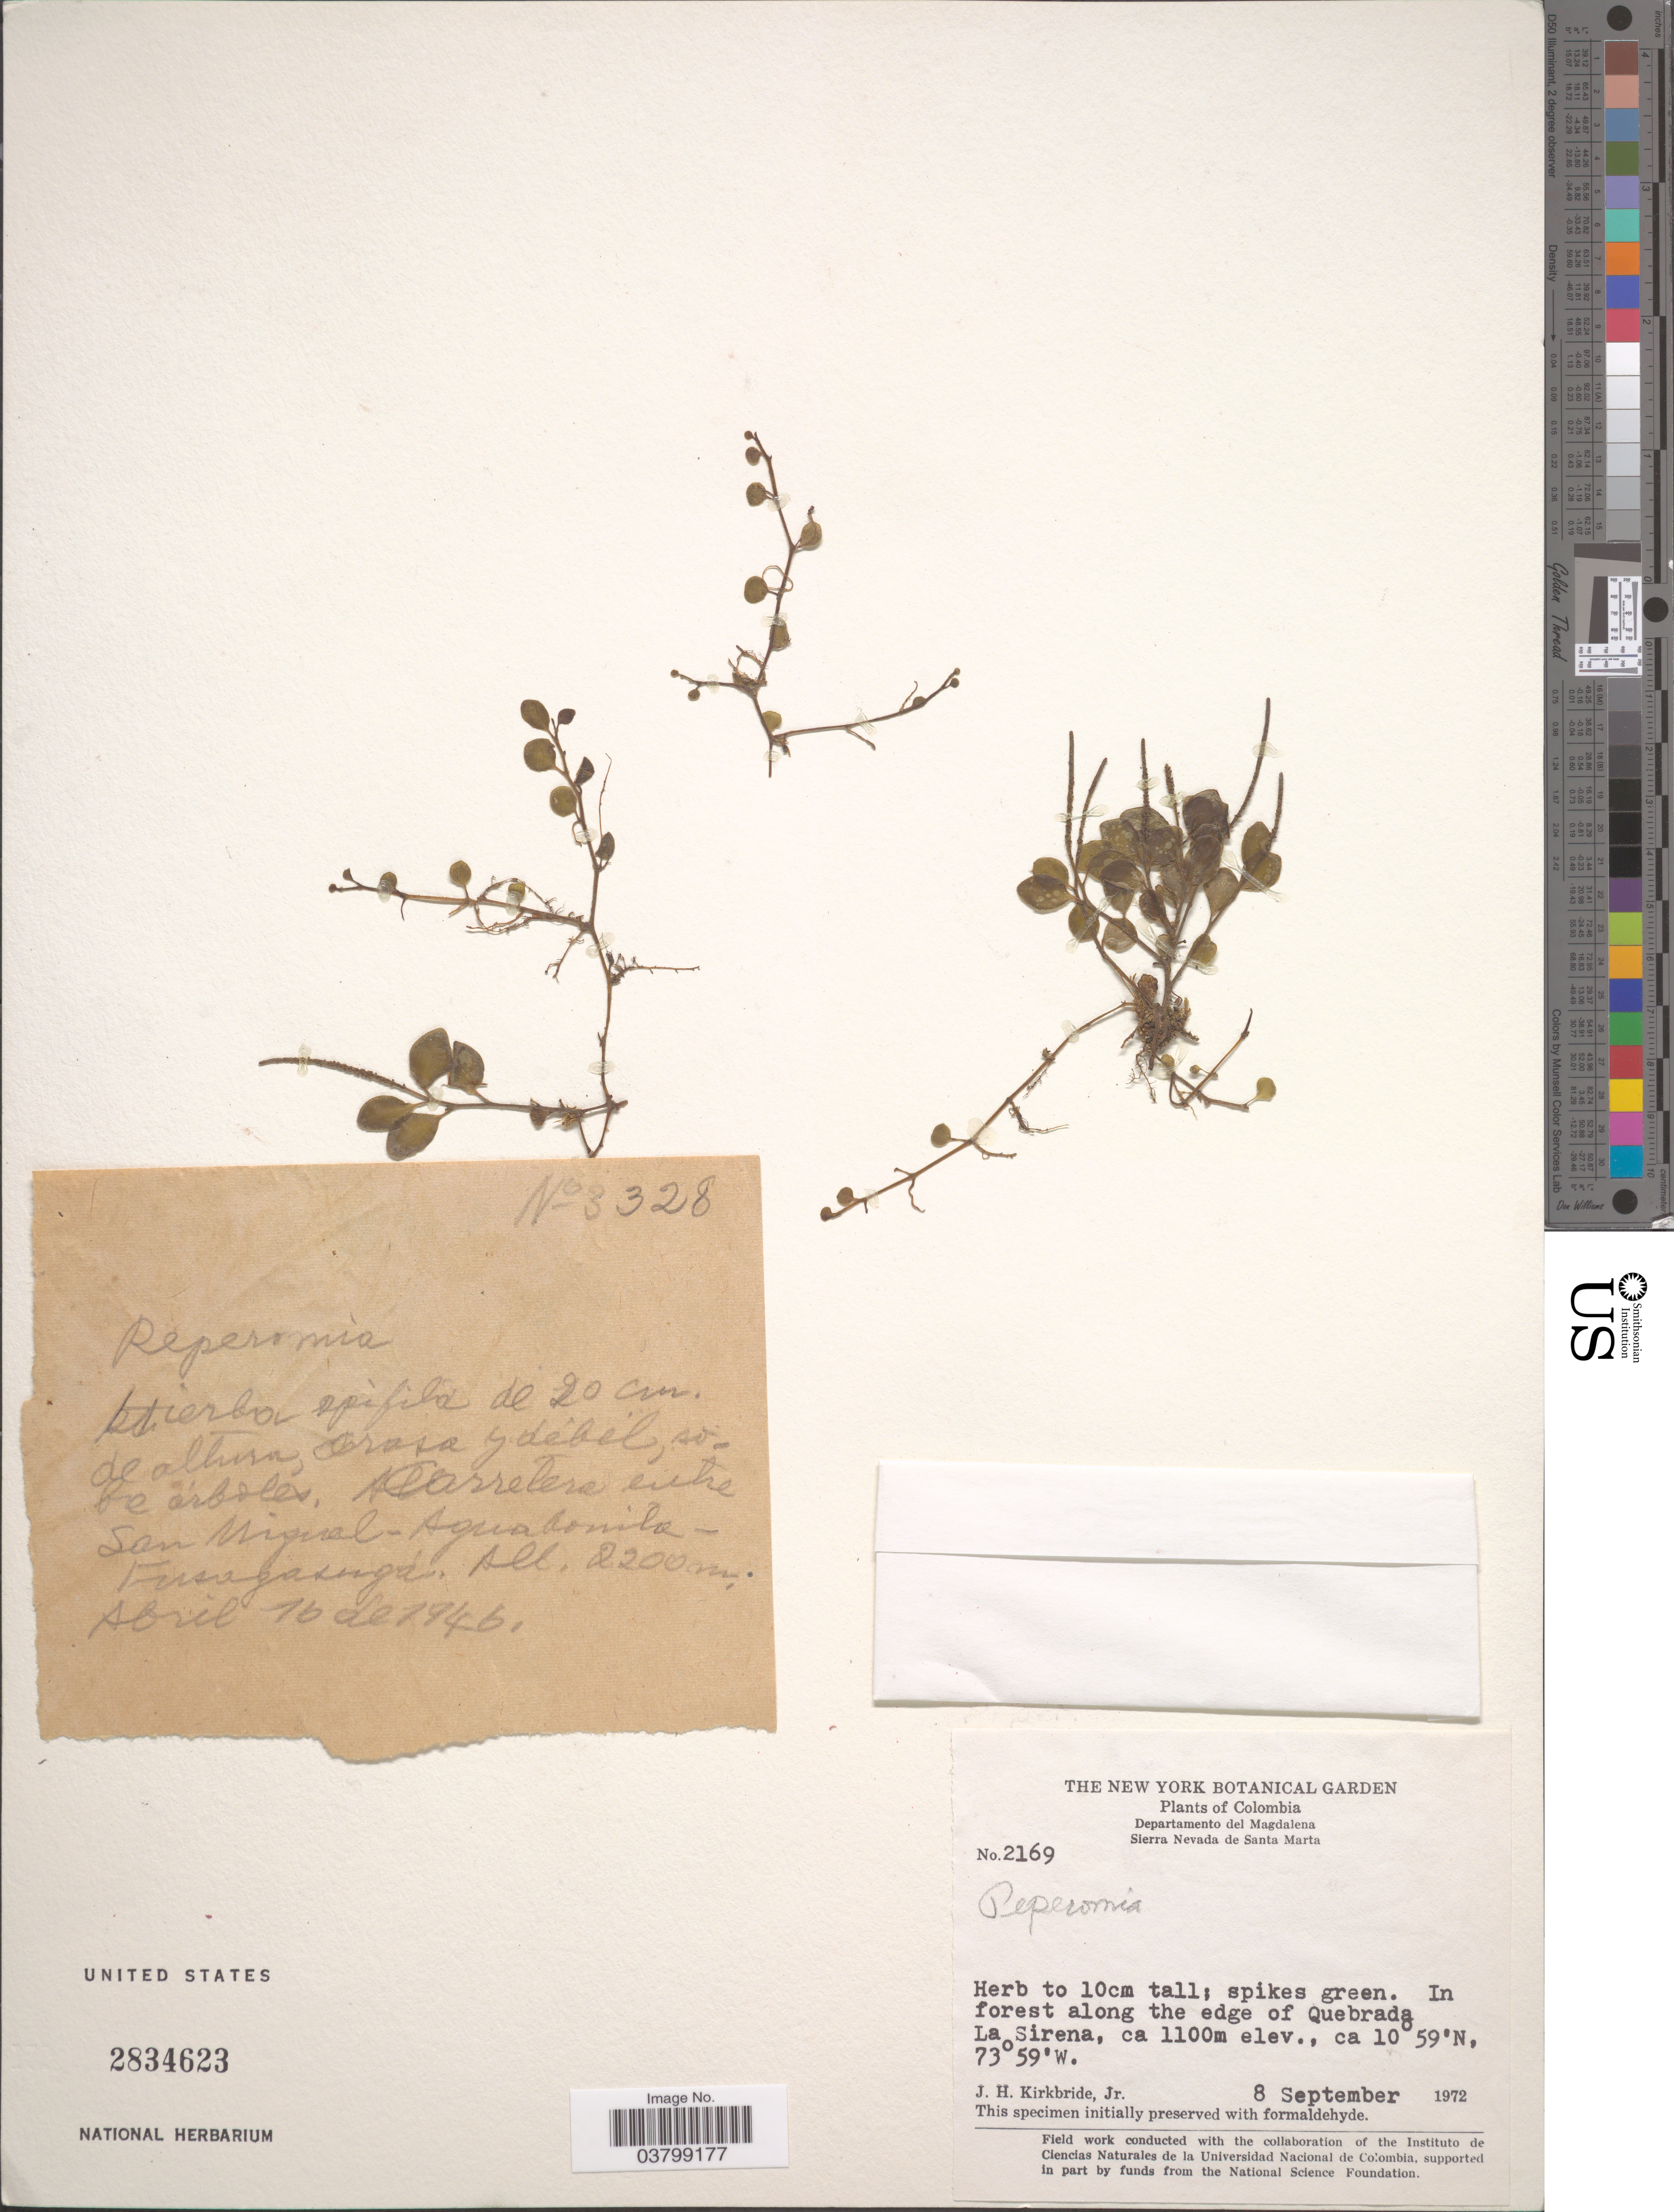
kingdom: Plantae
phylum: Tracheophyta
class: Magnoliopsida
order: Piperales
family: Piperaceae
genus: Peperomia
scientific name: Peperomia sp.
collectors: J. H. Kirkbride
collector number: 2169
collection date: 1972-09-08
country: Colombia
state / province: Magdalena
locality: Departamento del Magdalena. Sierra Nevada de Santa Marta. In forest along the edge of Quebrada La Sirena.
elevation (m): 1100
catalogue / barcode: US 2834623